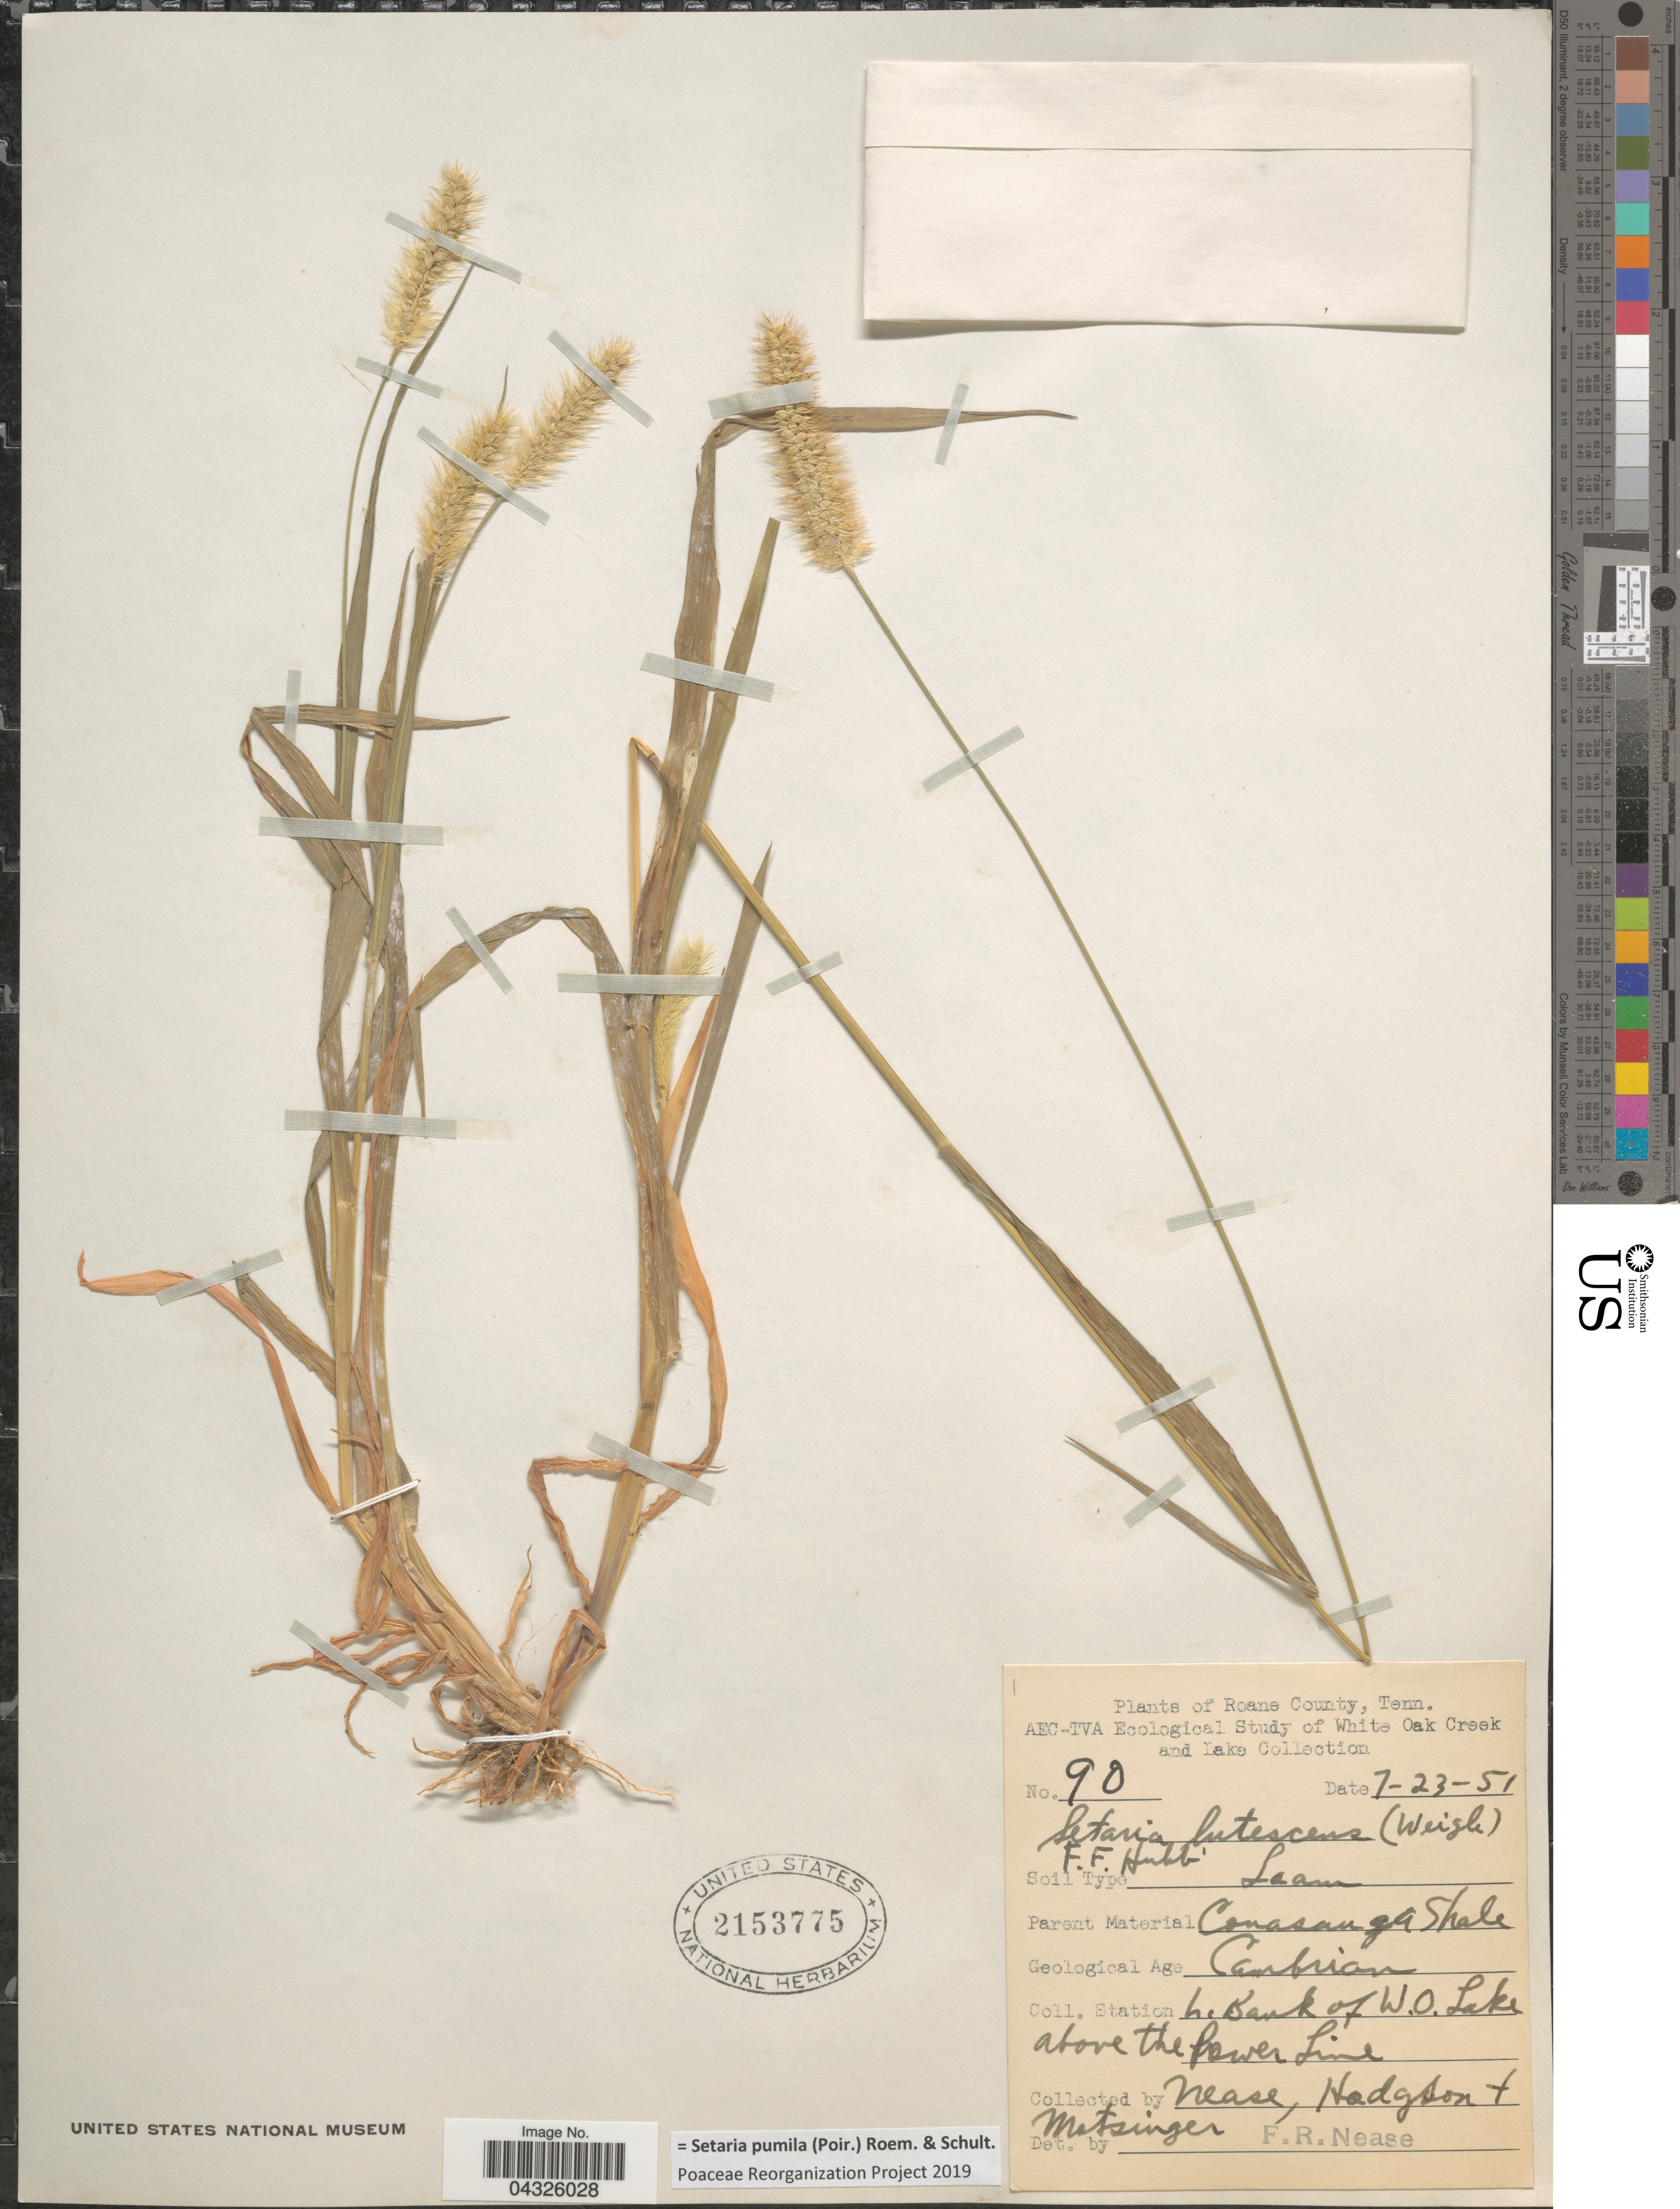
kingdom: Plantae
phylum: Tracheophyta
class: Liliopsida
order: Poales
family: Poaceae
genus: Setaria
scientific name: Setaria pumila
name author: (Poir.) Roem. & Schult.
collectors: Nease, -. Hodgson & Metzinger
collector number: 90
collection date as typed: Transcribed d/m/y: 23/7/51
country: United States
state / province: Tennessee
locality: Roane County. Station L. Bank of W.O. Lake above the Power Line.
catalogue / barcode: US 2153775